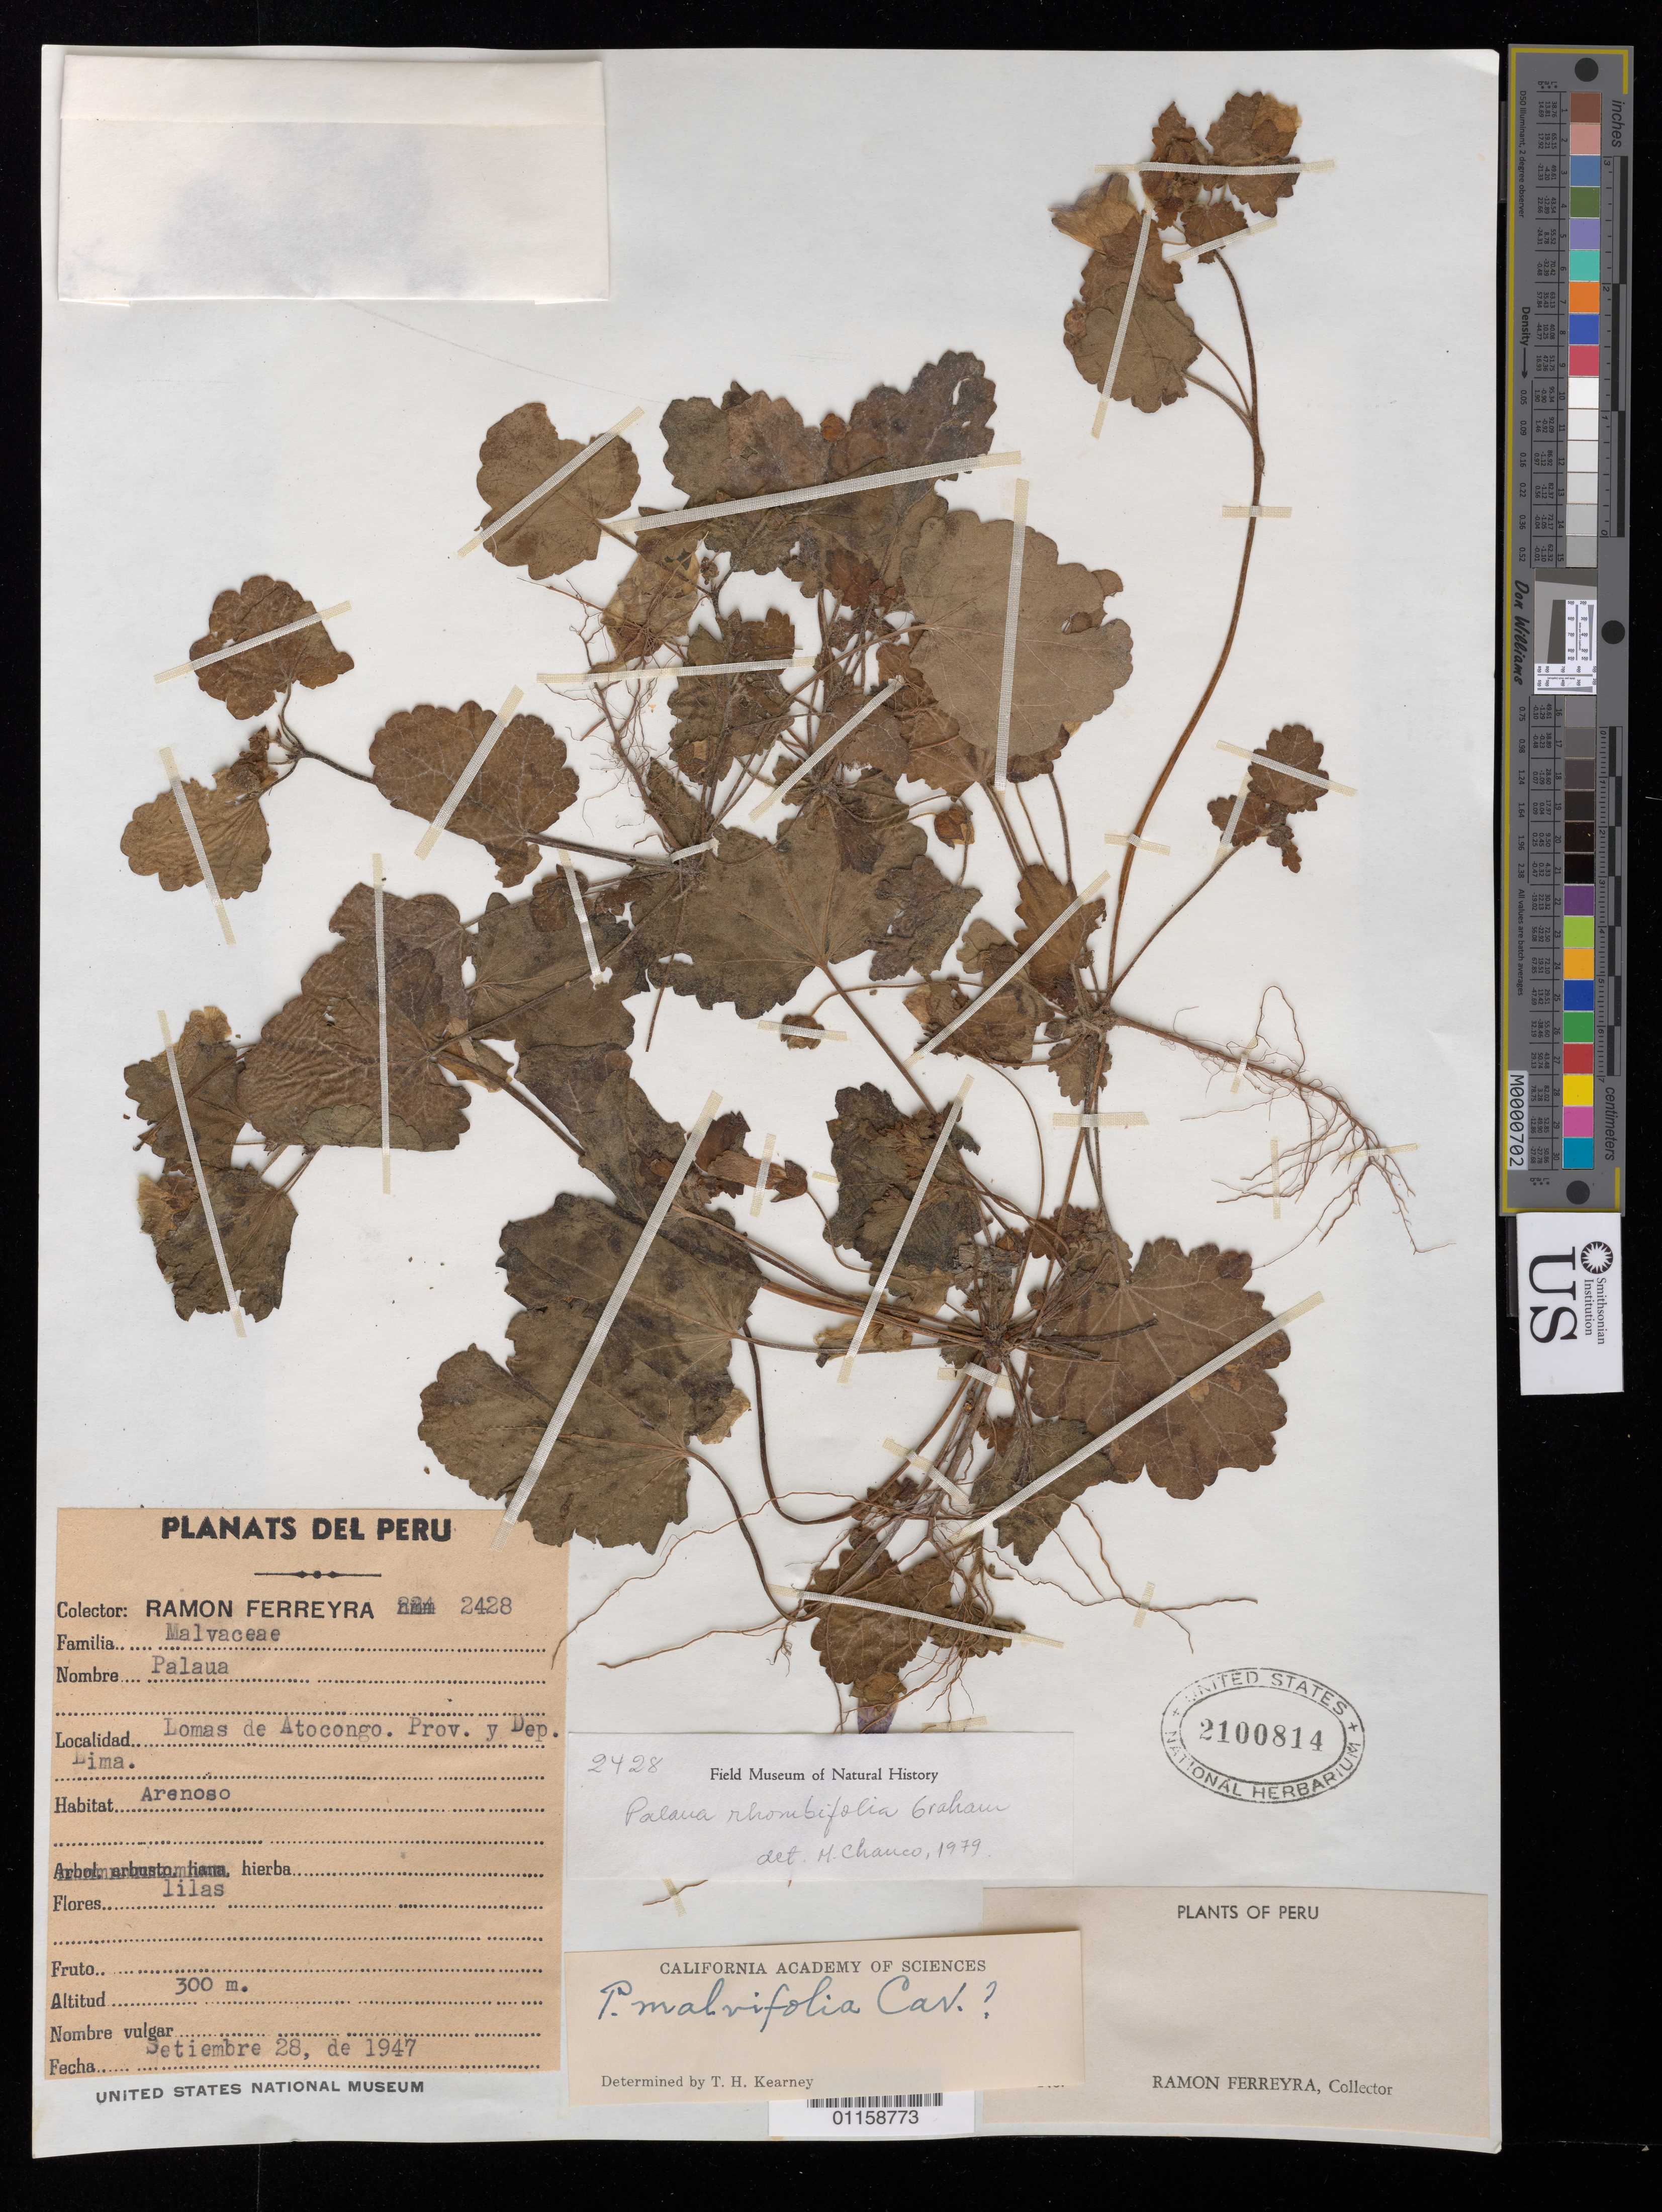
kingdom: Plantae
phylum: Tracheophyta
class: Magnoliopsida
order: Malvales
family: Malvaceae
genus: Palaua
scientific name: Palaua rhombifolia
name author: Graham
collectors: R. A. Ferreyra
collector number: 2428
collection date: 1947-09-28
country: Peru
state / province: Lima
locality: Lomas de Atocongo.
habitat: Sand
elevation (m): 300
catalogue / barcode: US 2100814